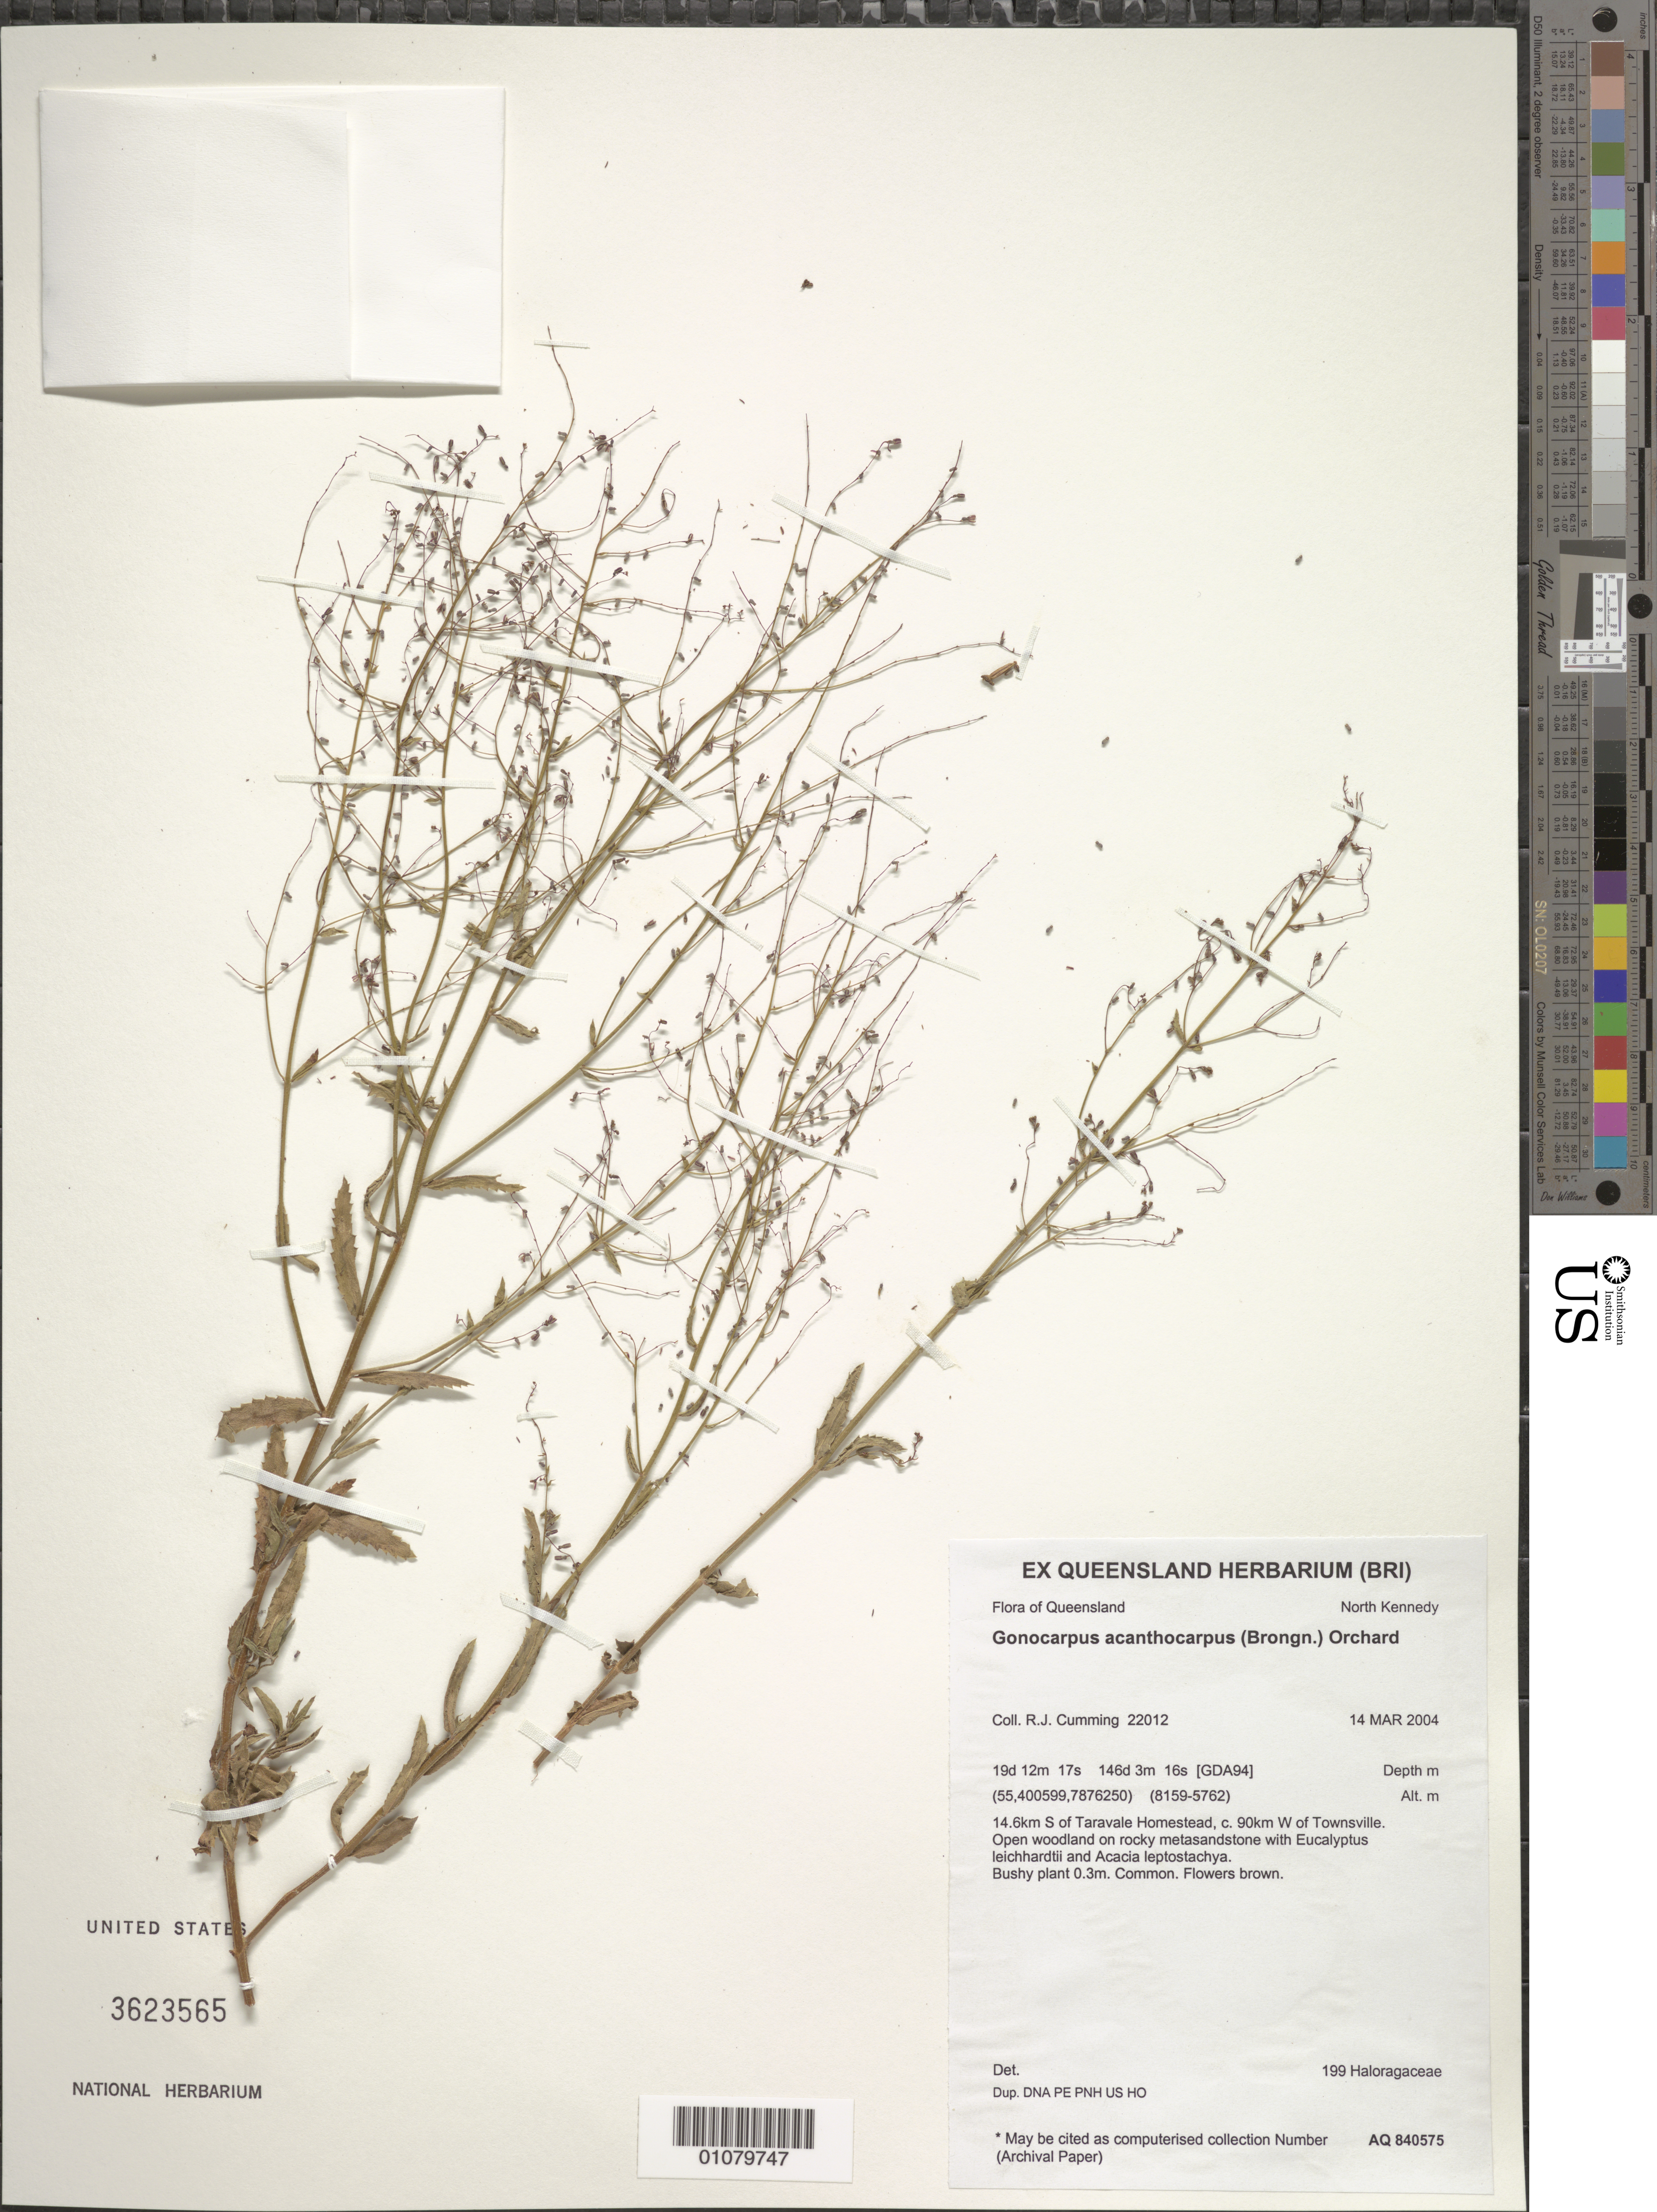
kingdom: Plantae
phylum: Tracheophyta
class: Magnoliopsida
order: Saxifragales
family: Haloragaceae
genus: Gonocarpus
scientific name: Gonocarpus acanthocarpus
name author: (Brongn.) Orchard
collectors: R. Cumming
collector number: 22012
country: Australia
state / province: Queensland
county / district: North Kennedy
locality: S of Taravale homestead, W of Townville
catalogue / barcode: US 3623565